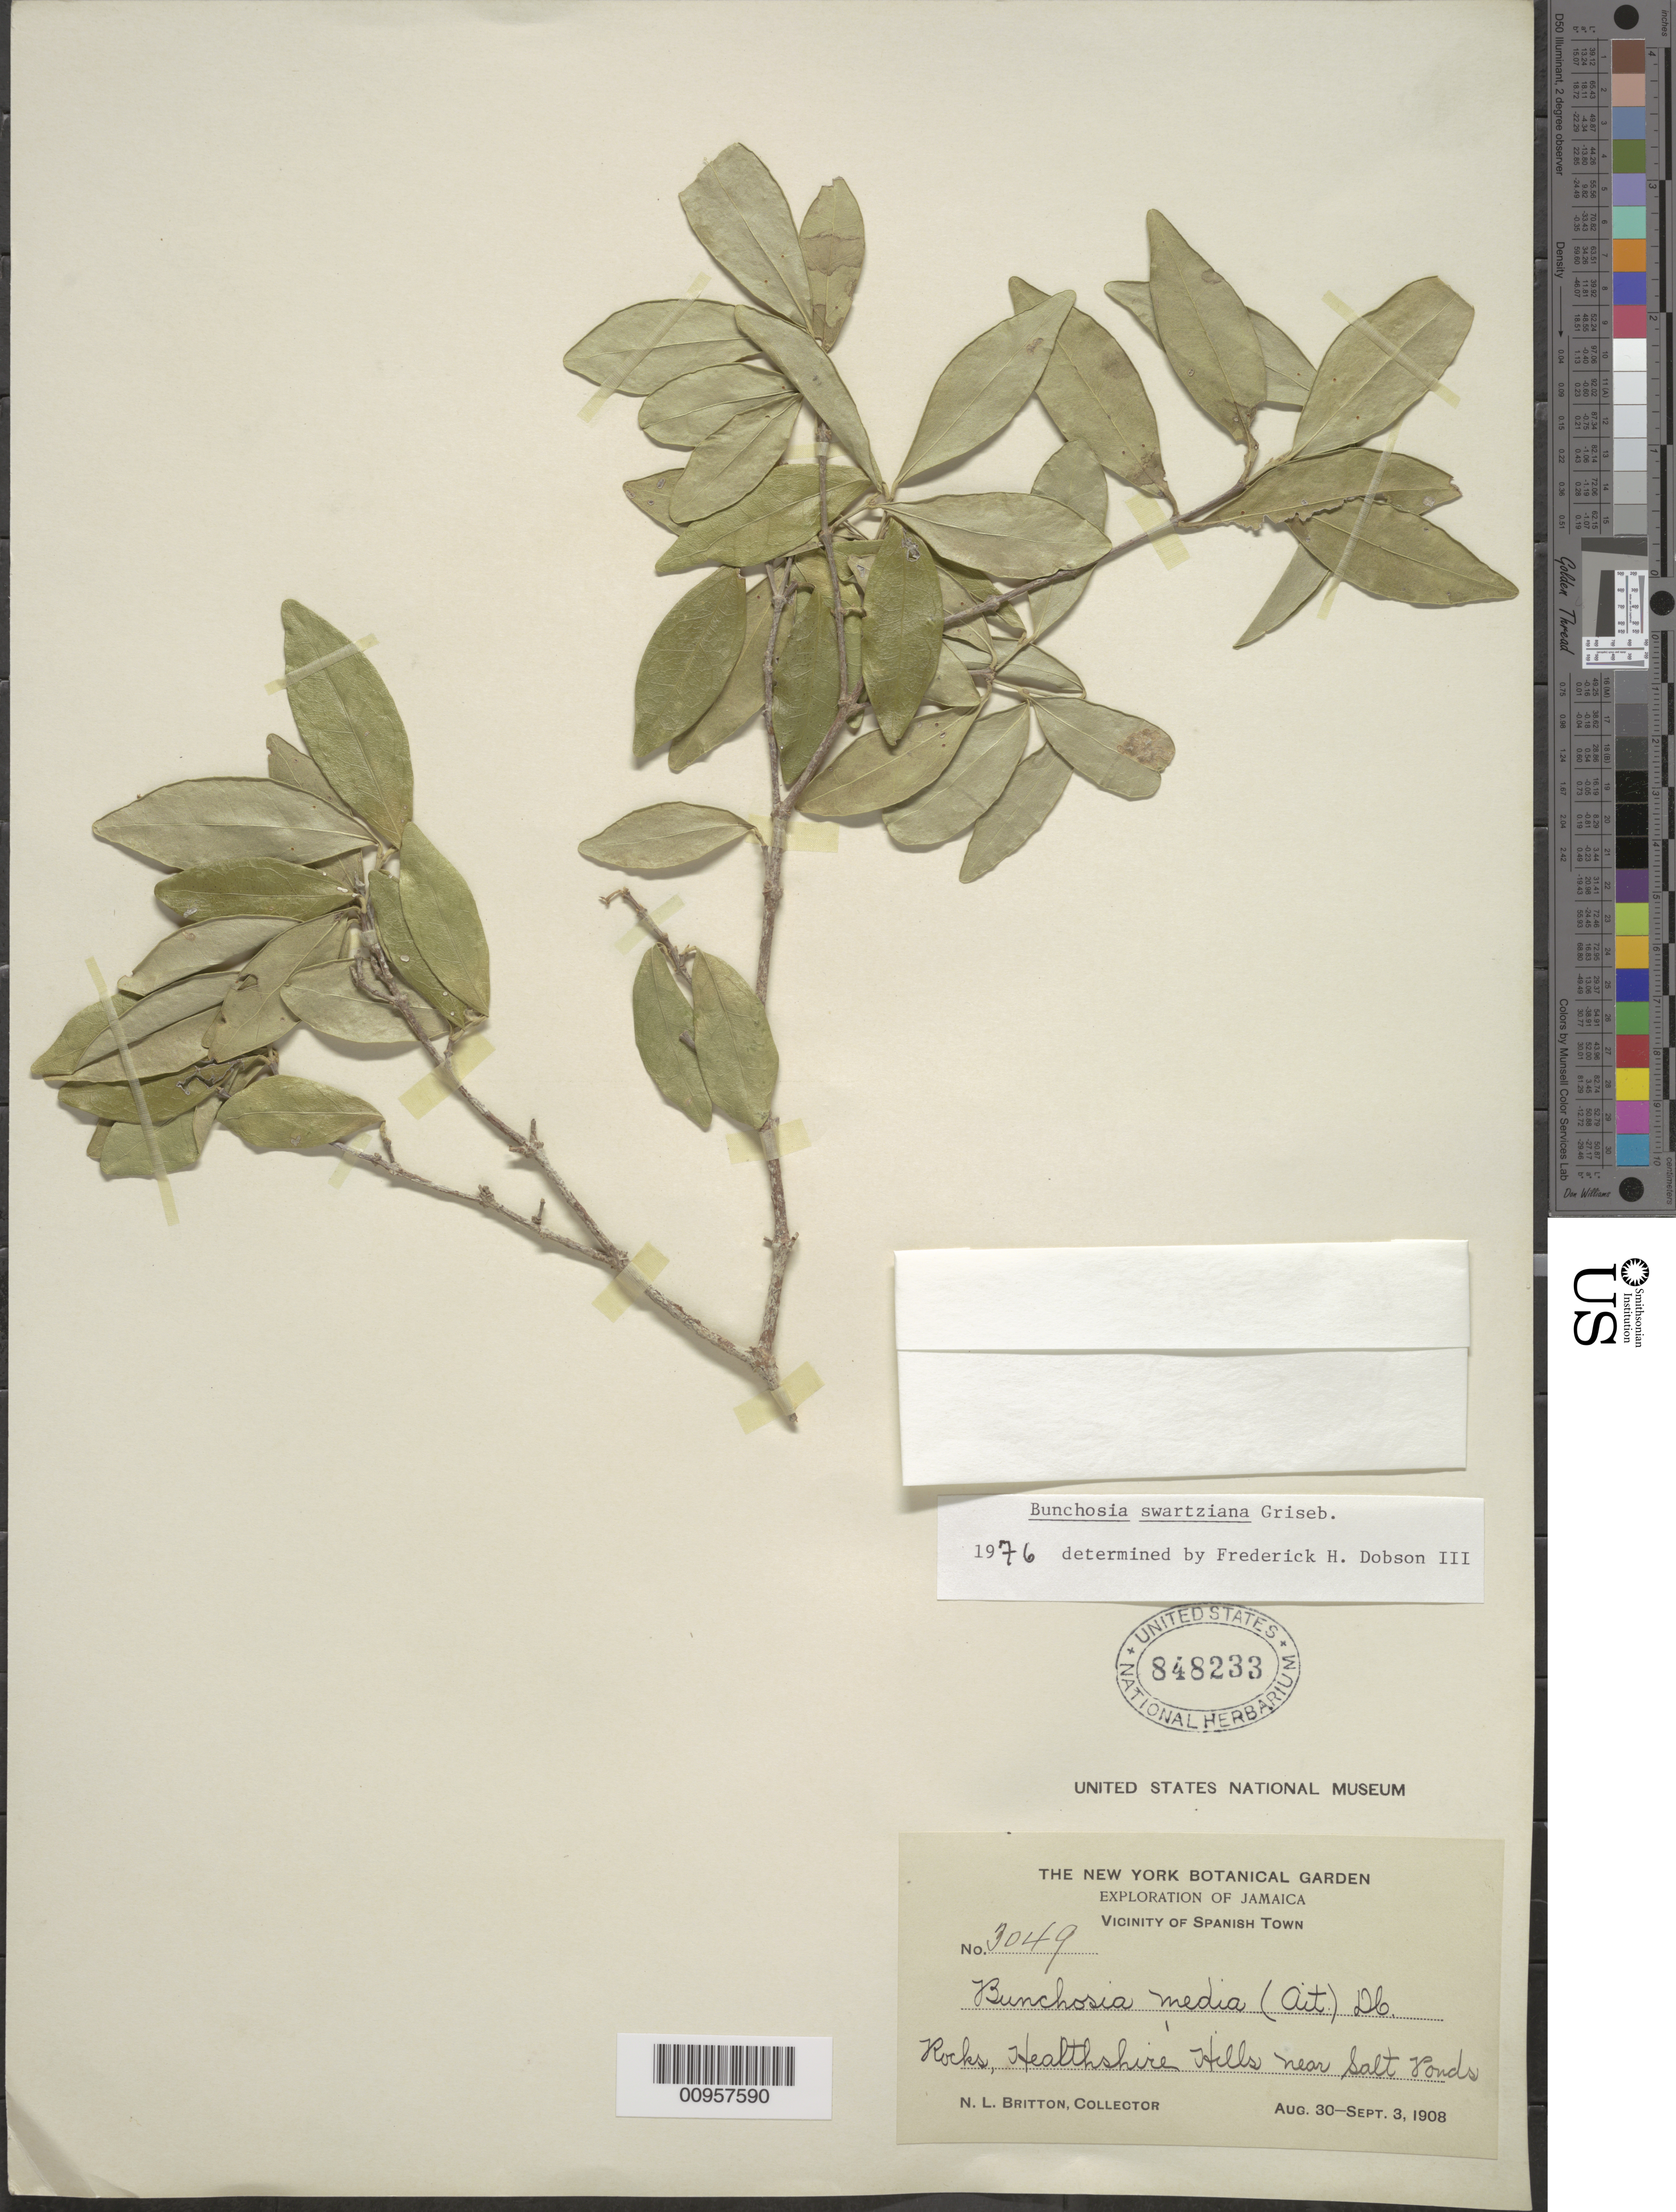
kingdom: Plantae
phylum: Tracheophyta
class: Magnoliopsida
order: Malpighiales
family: Malpighiaceae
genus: Bunchosia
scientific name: Bunchosia swartziana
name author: Griseb.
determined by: Dobson, Frederick H.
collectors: N. Britton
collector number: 3049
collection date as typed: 30 Aug 1908 to 03 Sep 1908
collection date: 1908-08-30/1908-09-03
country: Jamaica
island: Jamaica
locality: Vicinity of Spanish Town, Healthshire Hills, near Salt Ponds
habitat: Rocks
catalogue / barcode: US 848233